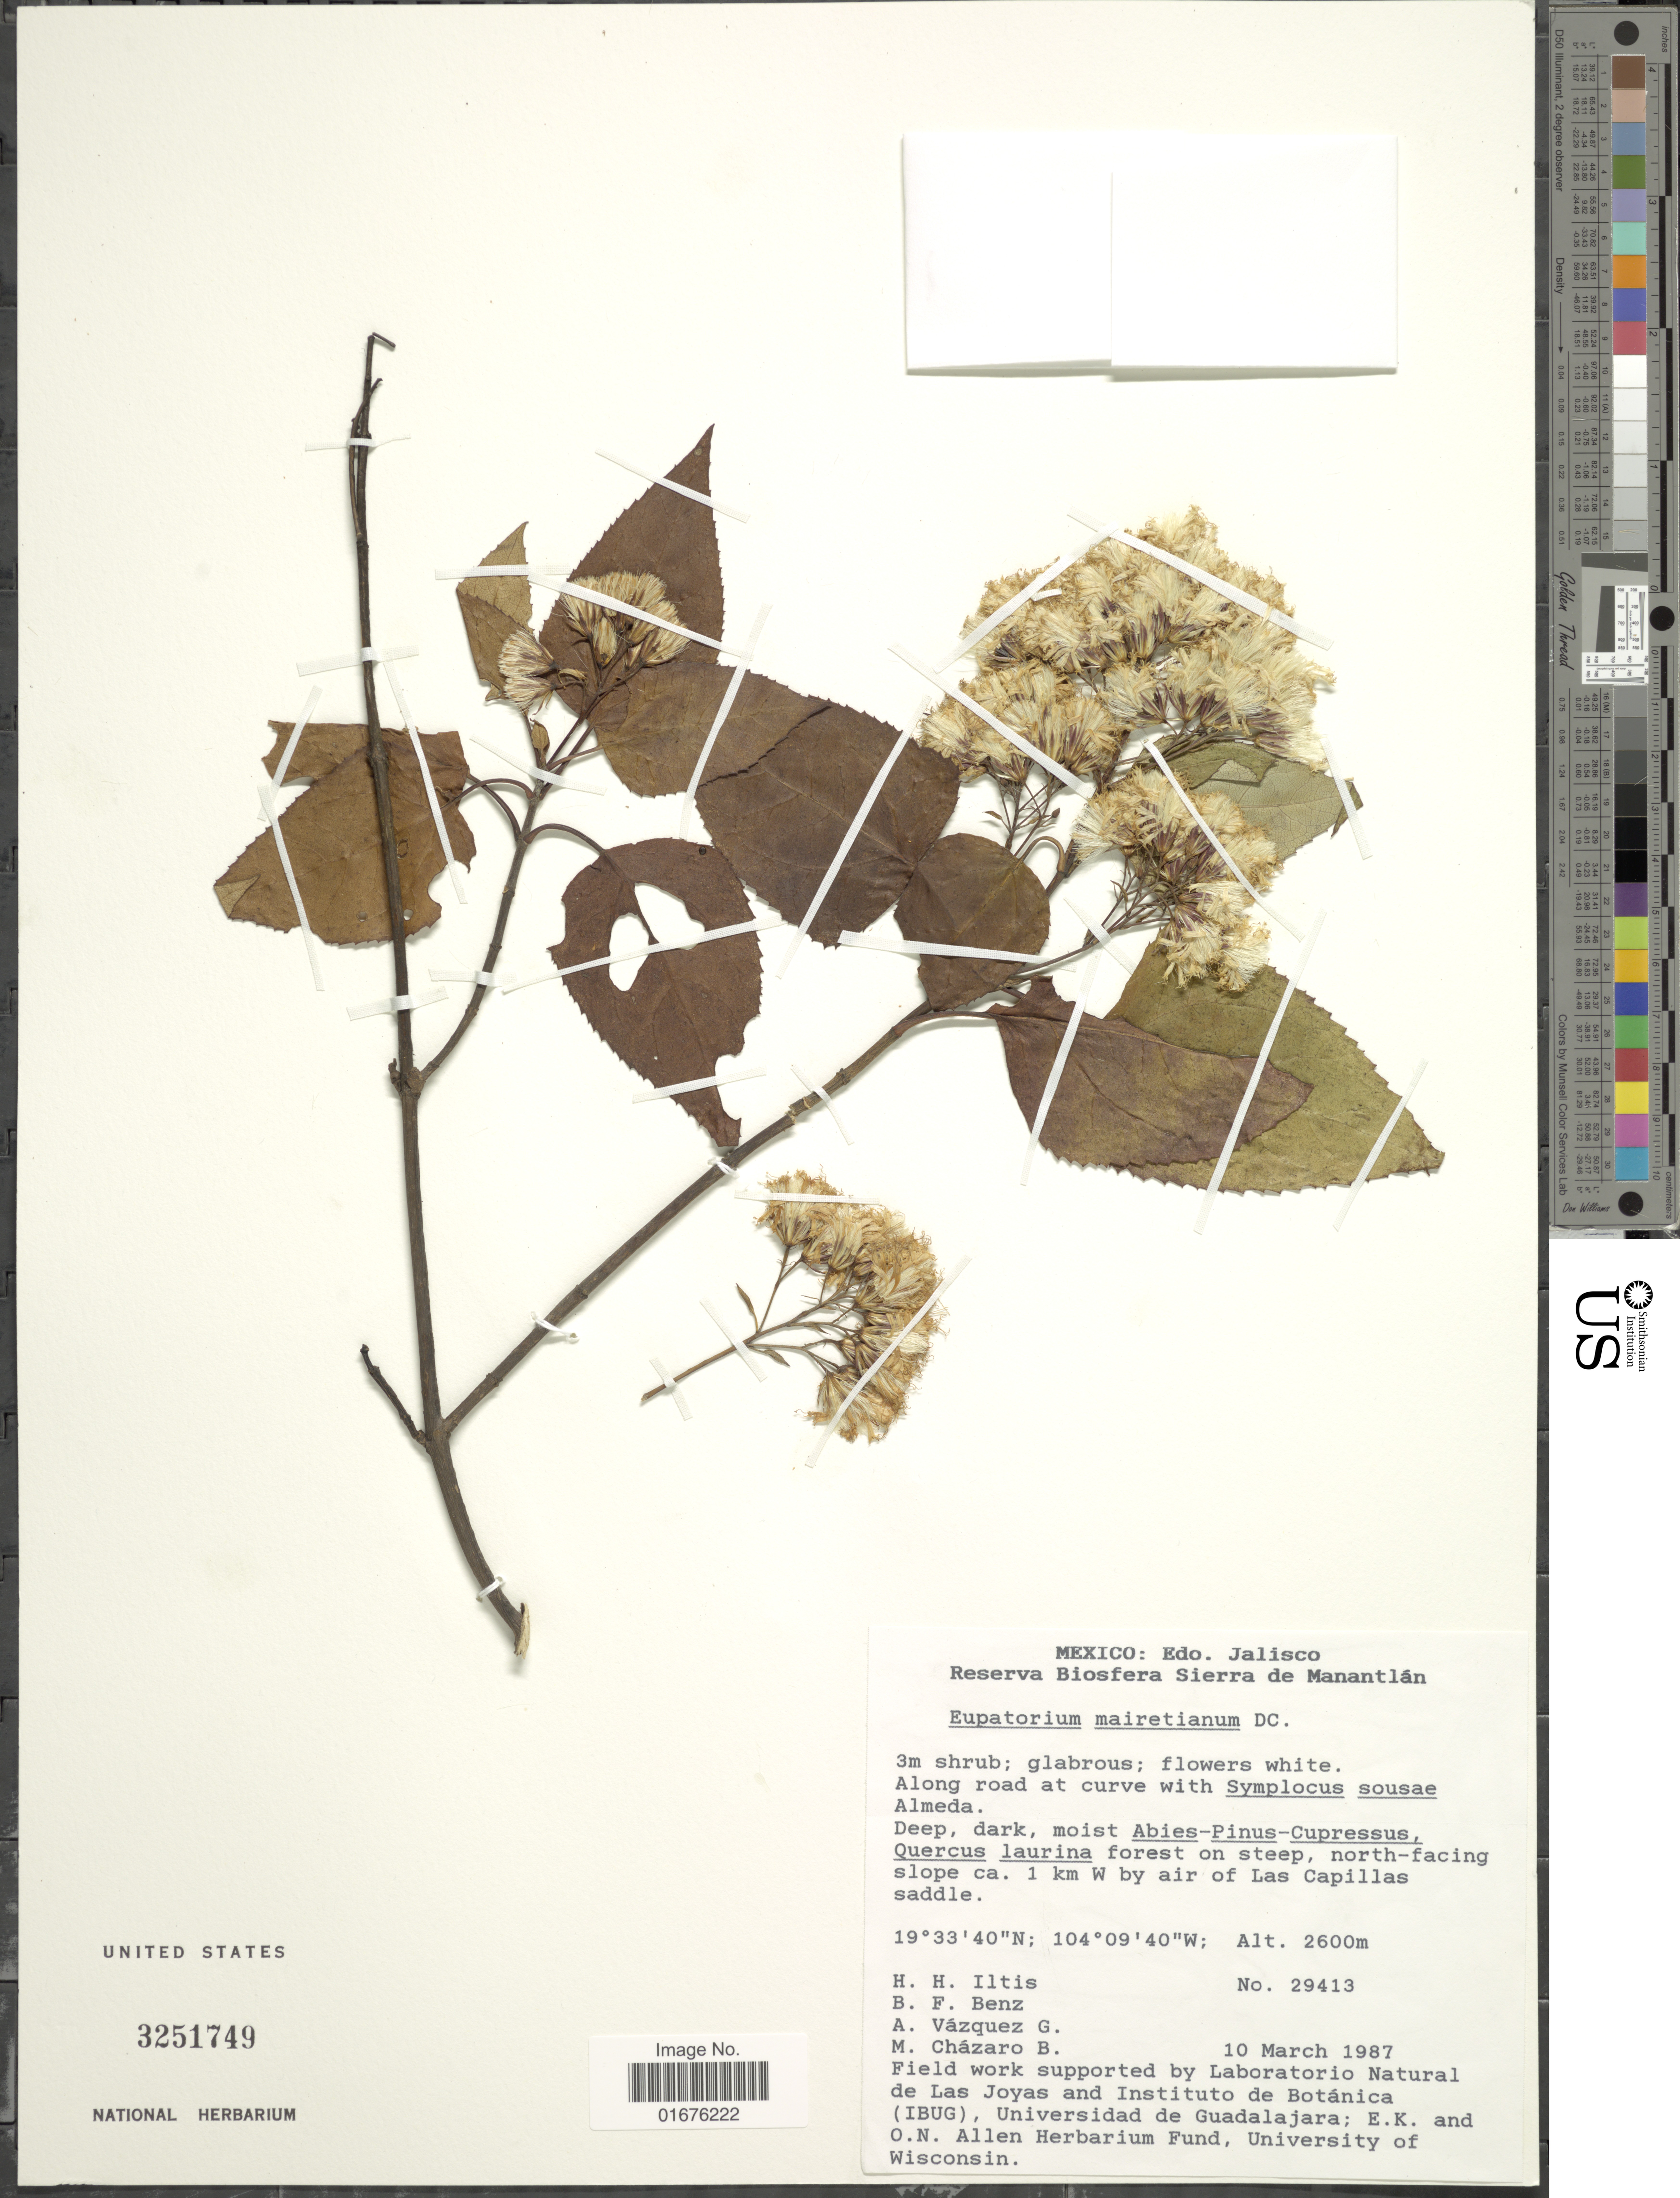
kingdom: Plantae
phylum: Tracheophyta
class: Magnoliopsida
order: Asterales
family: Asteraceae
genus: Ageratina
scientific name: Ageratina mairetiana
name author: (DC.) R.M. King & H. Rob.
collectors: H. H. Iltis, B. F. Benz, J. A. Vázquez G. & M. Chazaro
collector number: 29413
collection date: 1987-03-10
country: Mexico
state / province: Jalisco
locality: Reserva Biosfera Sierra de Manantlán, along road at cruve with Symclocus sousae Almeda, deep, dark, moist forest on steep, north-facing slope ca. 1 km W by air of Las Capillas saddle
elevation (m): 2600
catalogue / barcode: US 3251749